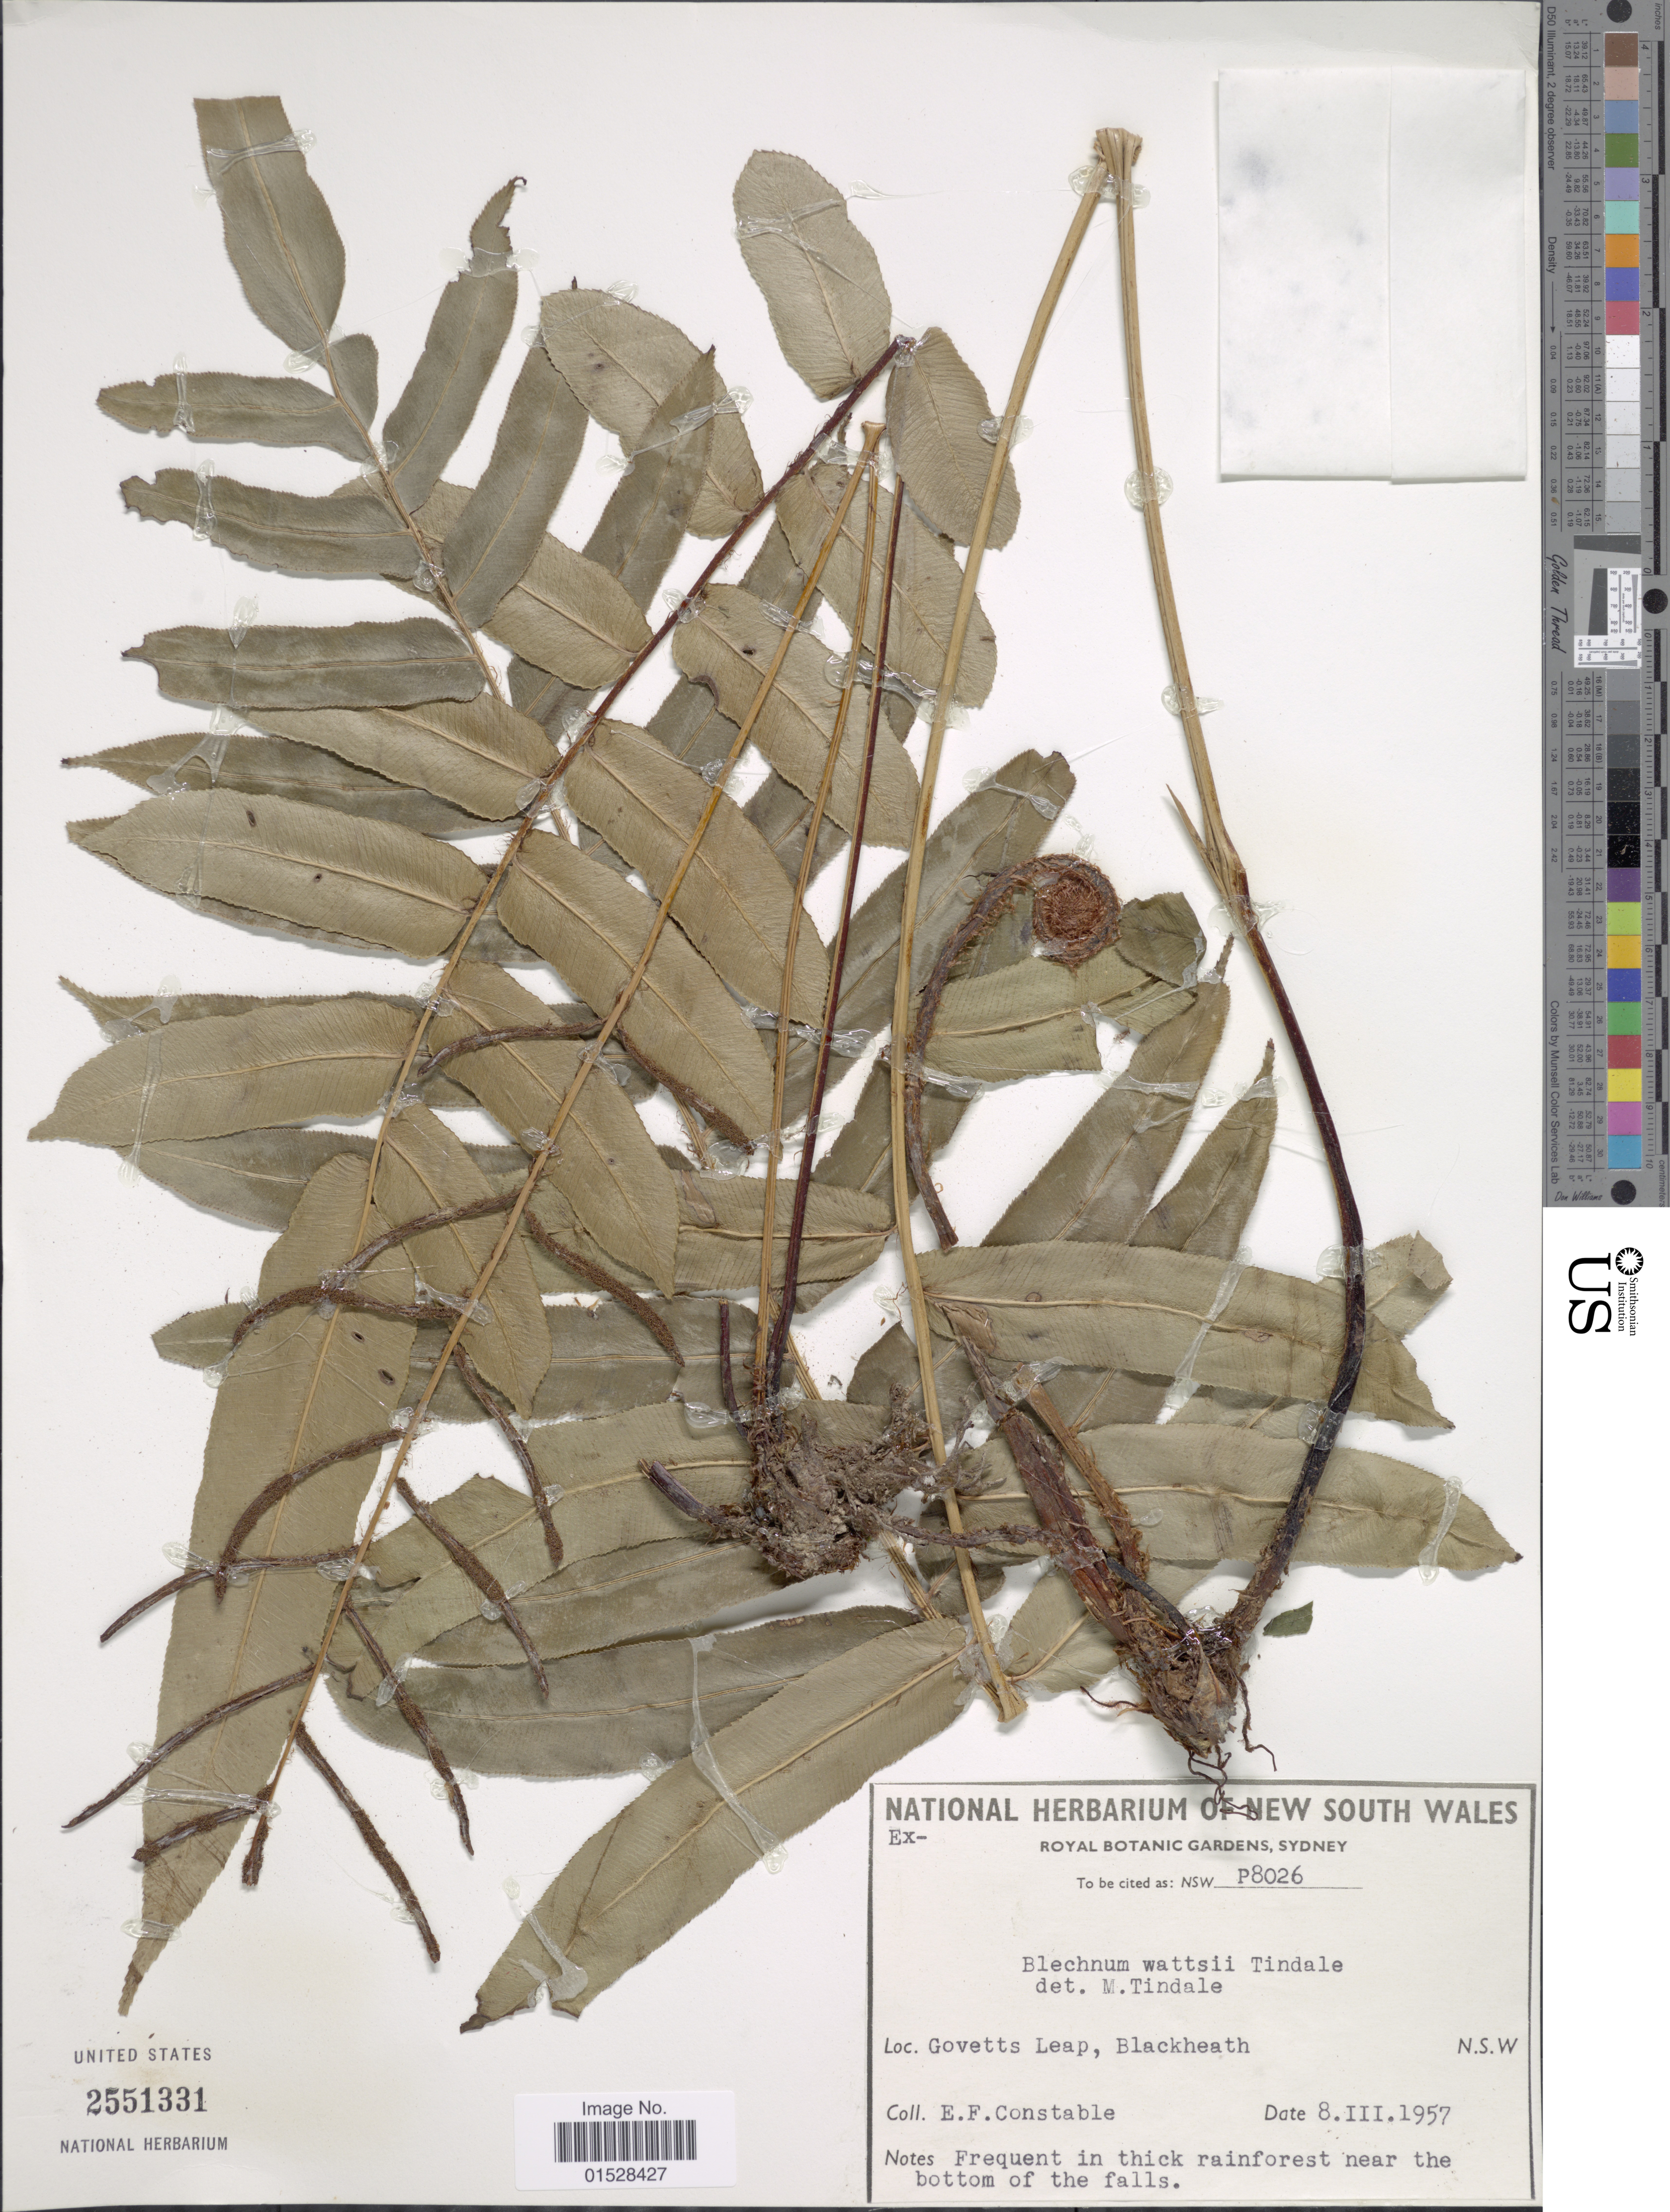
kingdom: Plantae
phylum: Tracheophyta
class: Polypodiopsida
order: Polypodiales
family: Blechnaceae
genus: Blechnum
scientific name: Blechnum wattsii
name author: Tindale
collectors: E. F. Constable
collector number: P8026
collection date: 1957-03-08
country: Australia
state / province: New South Wales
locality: Govetts Leap, Blackheath.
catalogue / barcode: US 2551331